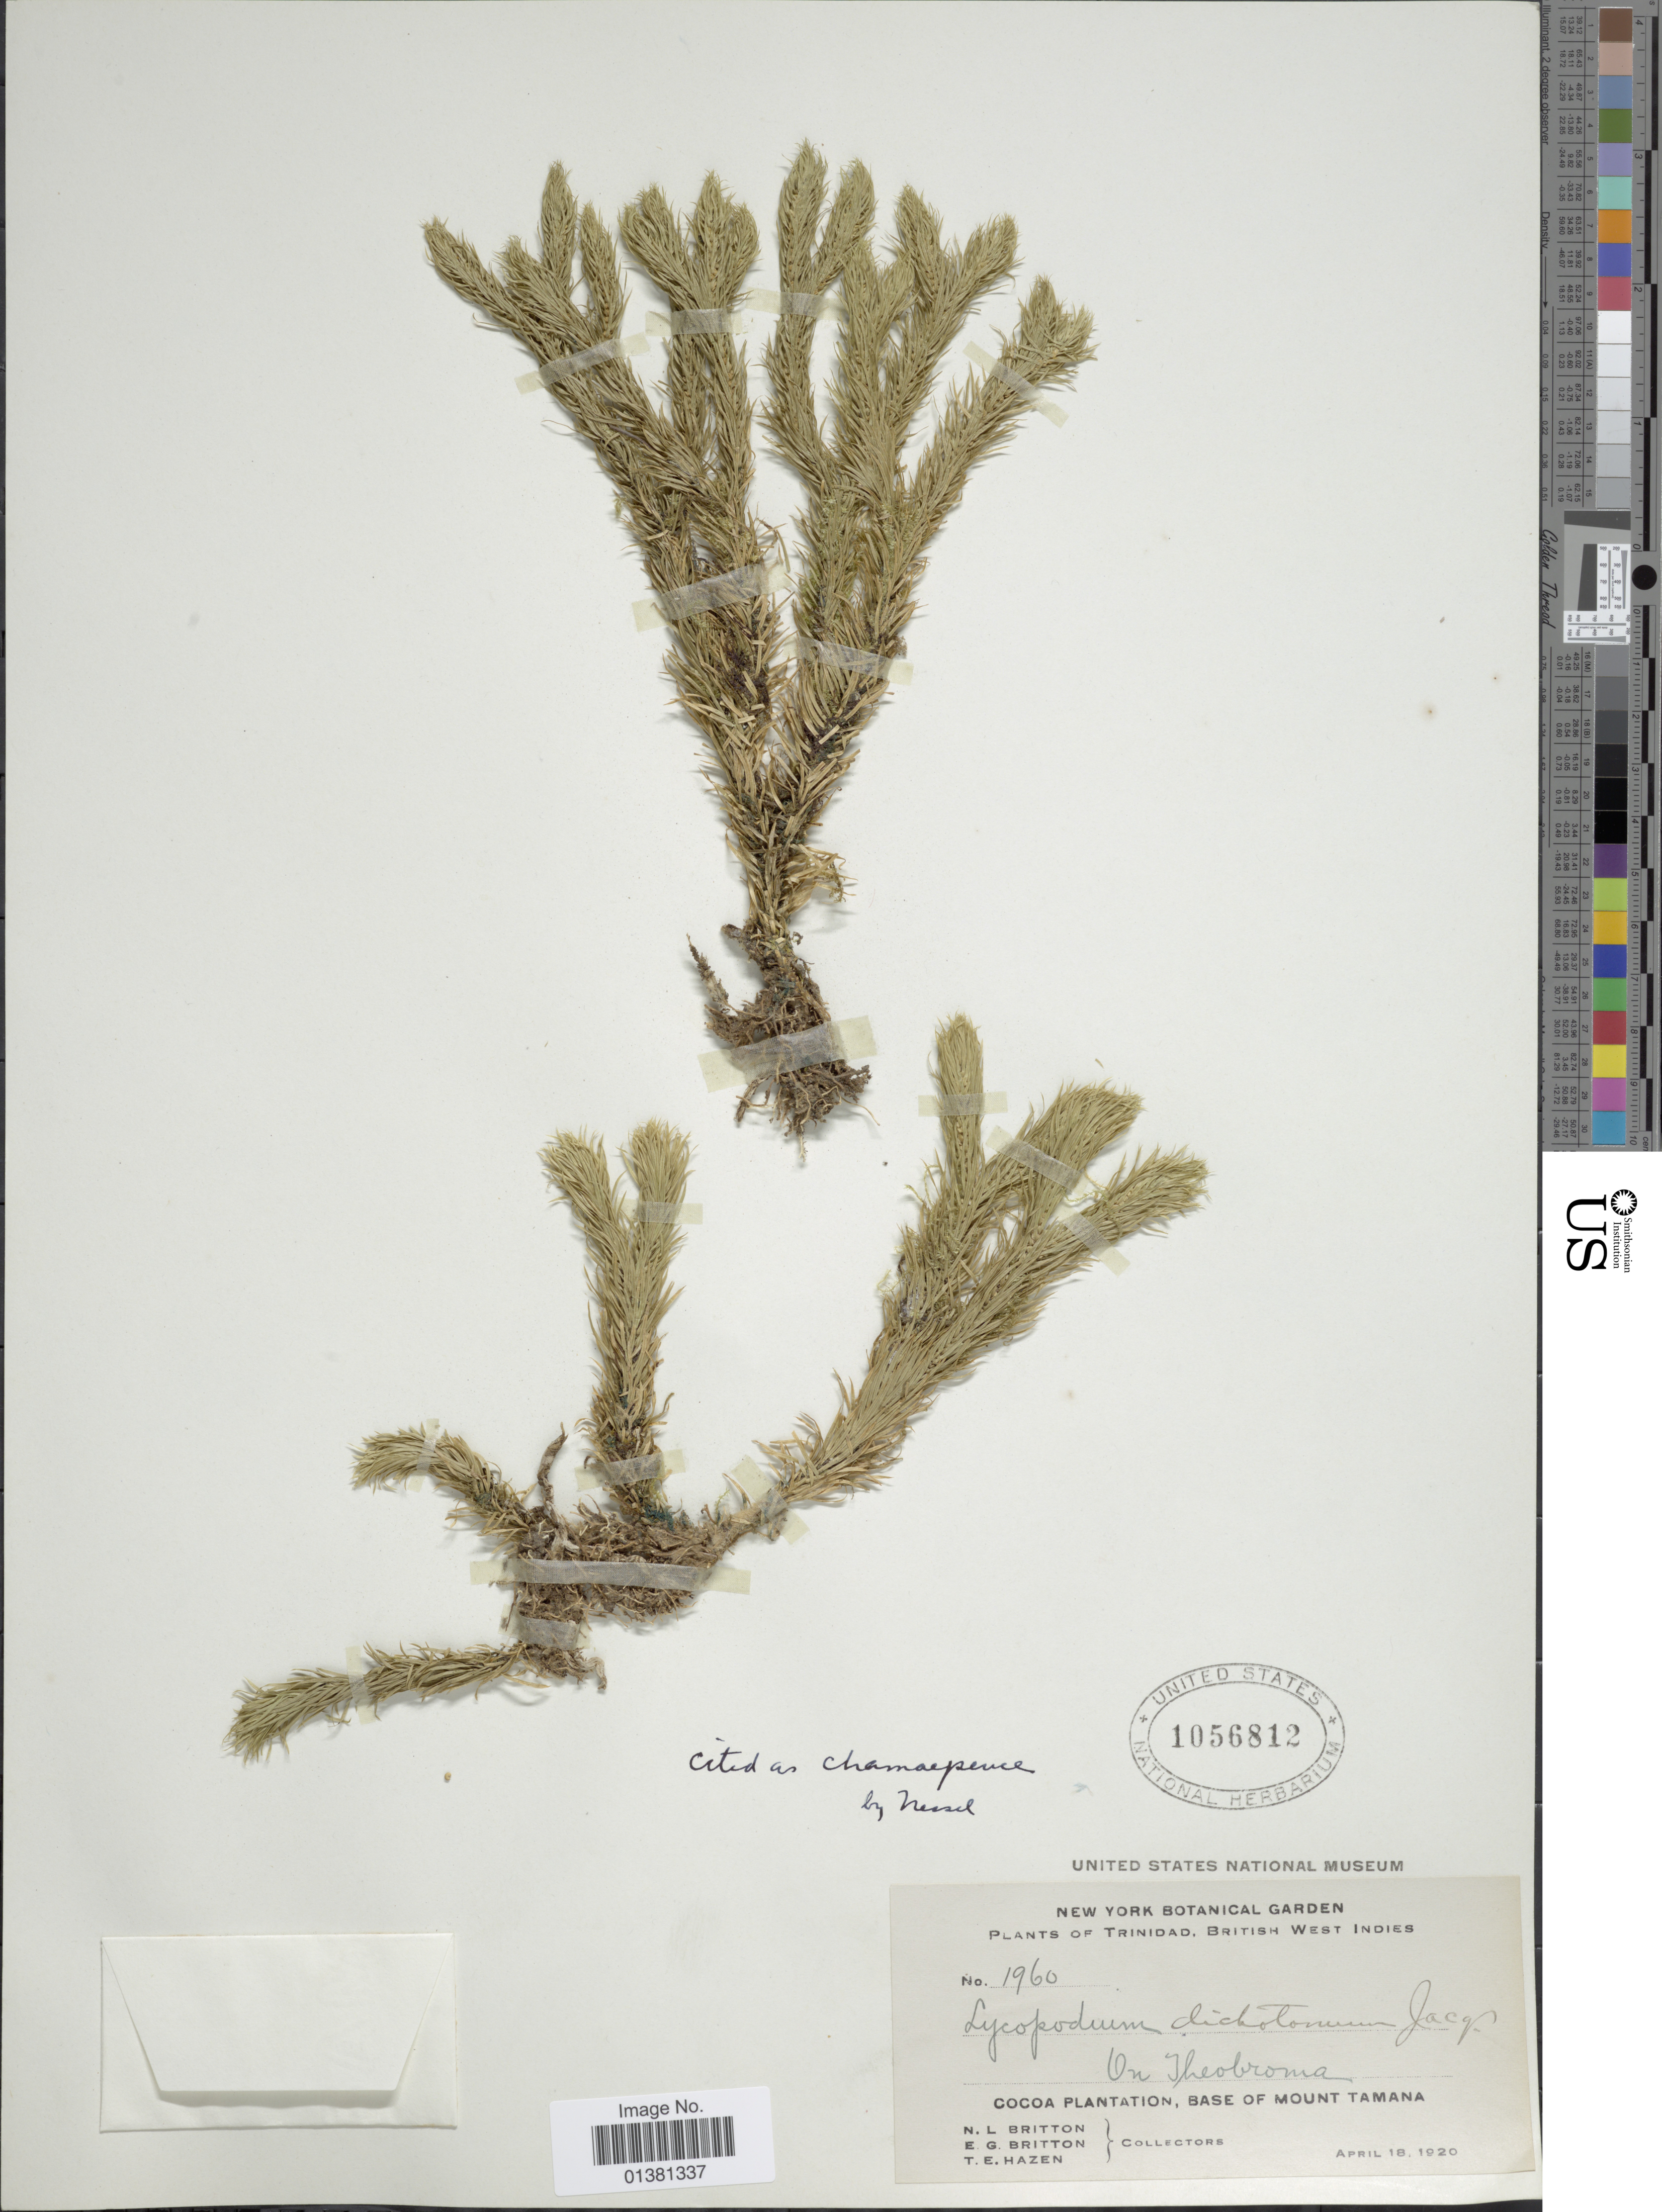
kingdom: Plantae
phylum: Tracheophyta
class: Lycopodiopsida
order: Lycopodiales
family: Lycopodiaceae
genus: Phlegmariurus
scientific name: Phlegmariurus dichotomus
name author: (Jacq.) W.H. Wagner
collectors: N. Britton, E. G. Britton & T. E. Hazen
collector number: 1960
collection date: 1920-04-18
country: Trinidad and Tobago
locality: Trinidad, british West Indies, Cocoa Plantation, Base of Mount Tamana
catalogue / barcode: US 1056812